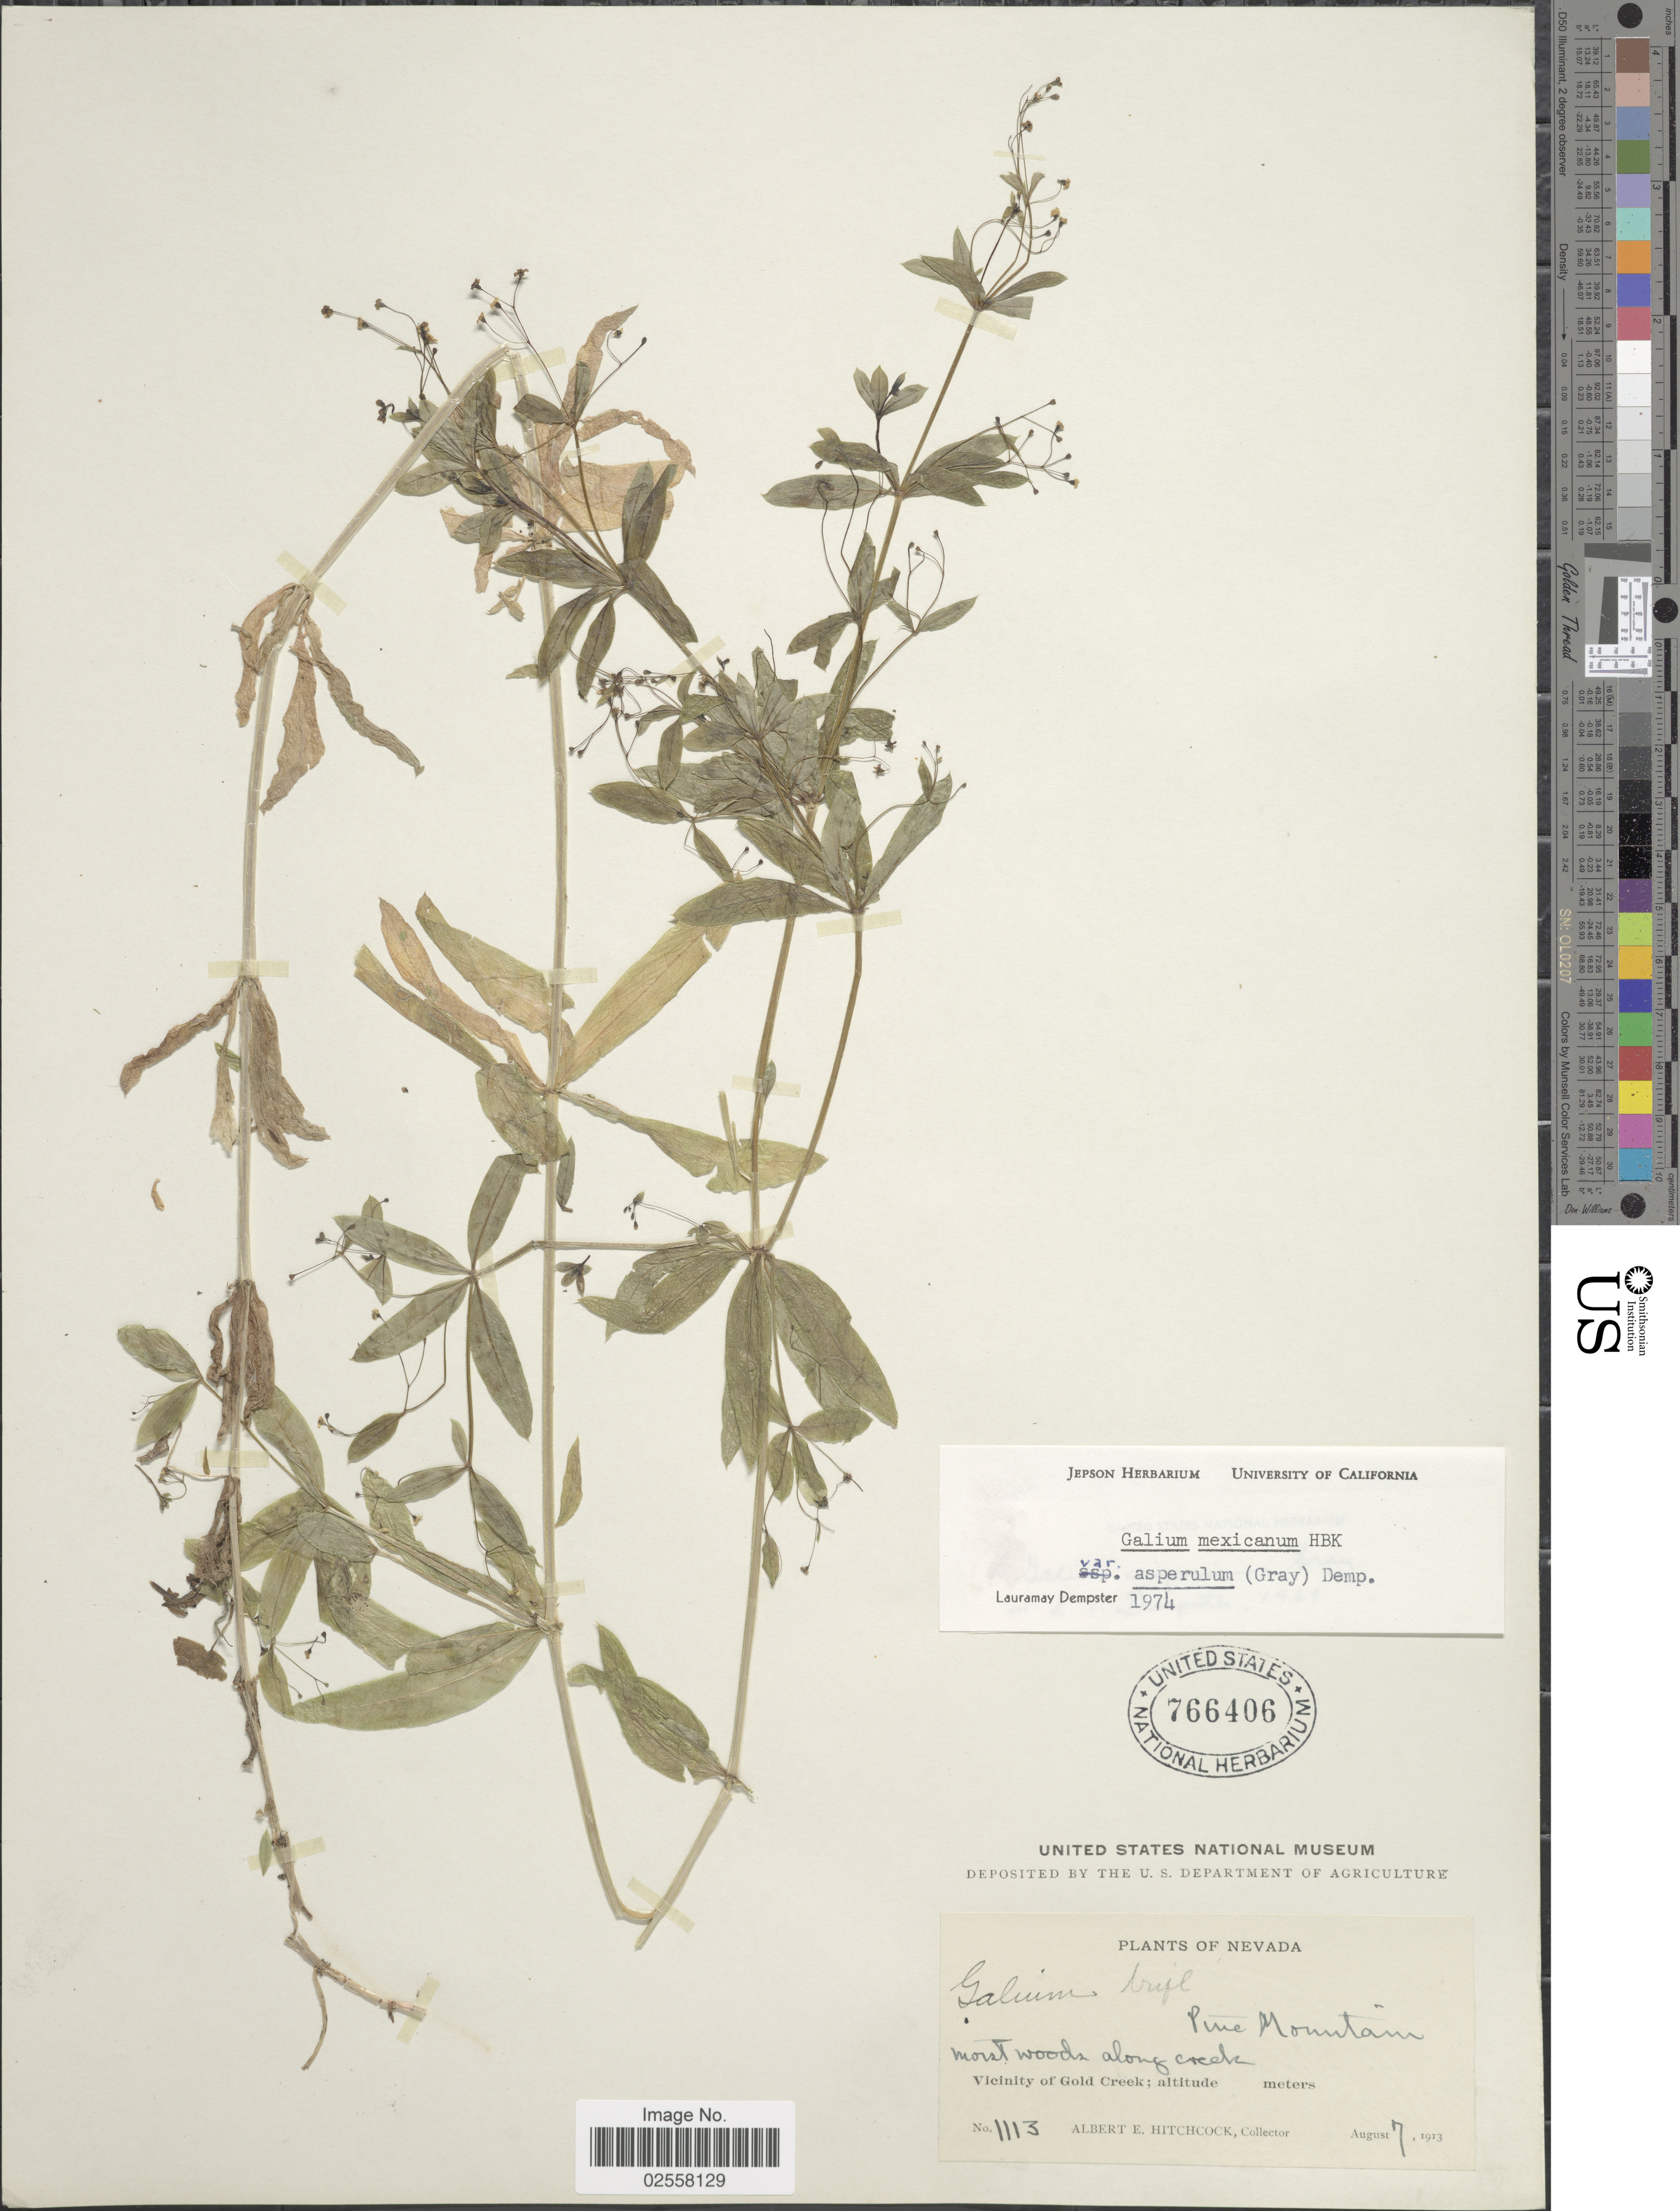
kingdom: Plantae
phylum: Tracheophyta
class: Magnoliopsida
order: Gentianales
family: Rubiaceae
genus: Galium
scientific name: Galium mexicanum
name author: Kunth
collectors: A. Hitchcock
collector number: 1113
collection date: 1913-08-07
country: United States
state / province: Nevada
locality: Pine Mountain, Moist woods along creek, Vicinity of Gold Creek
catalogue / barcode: US 766406